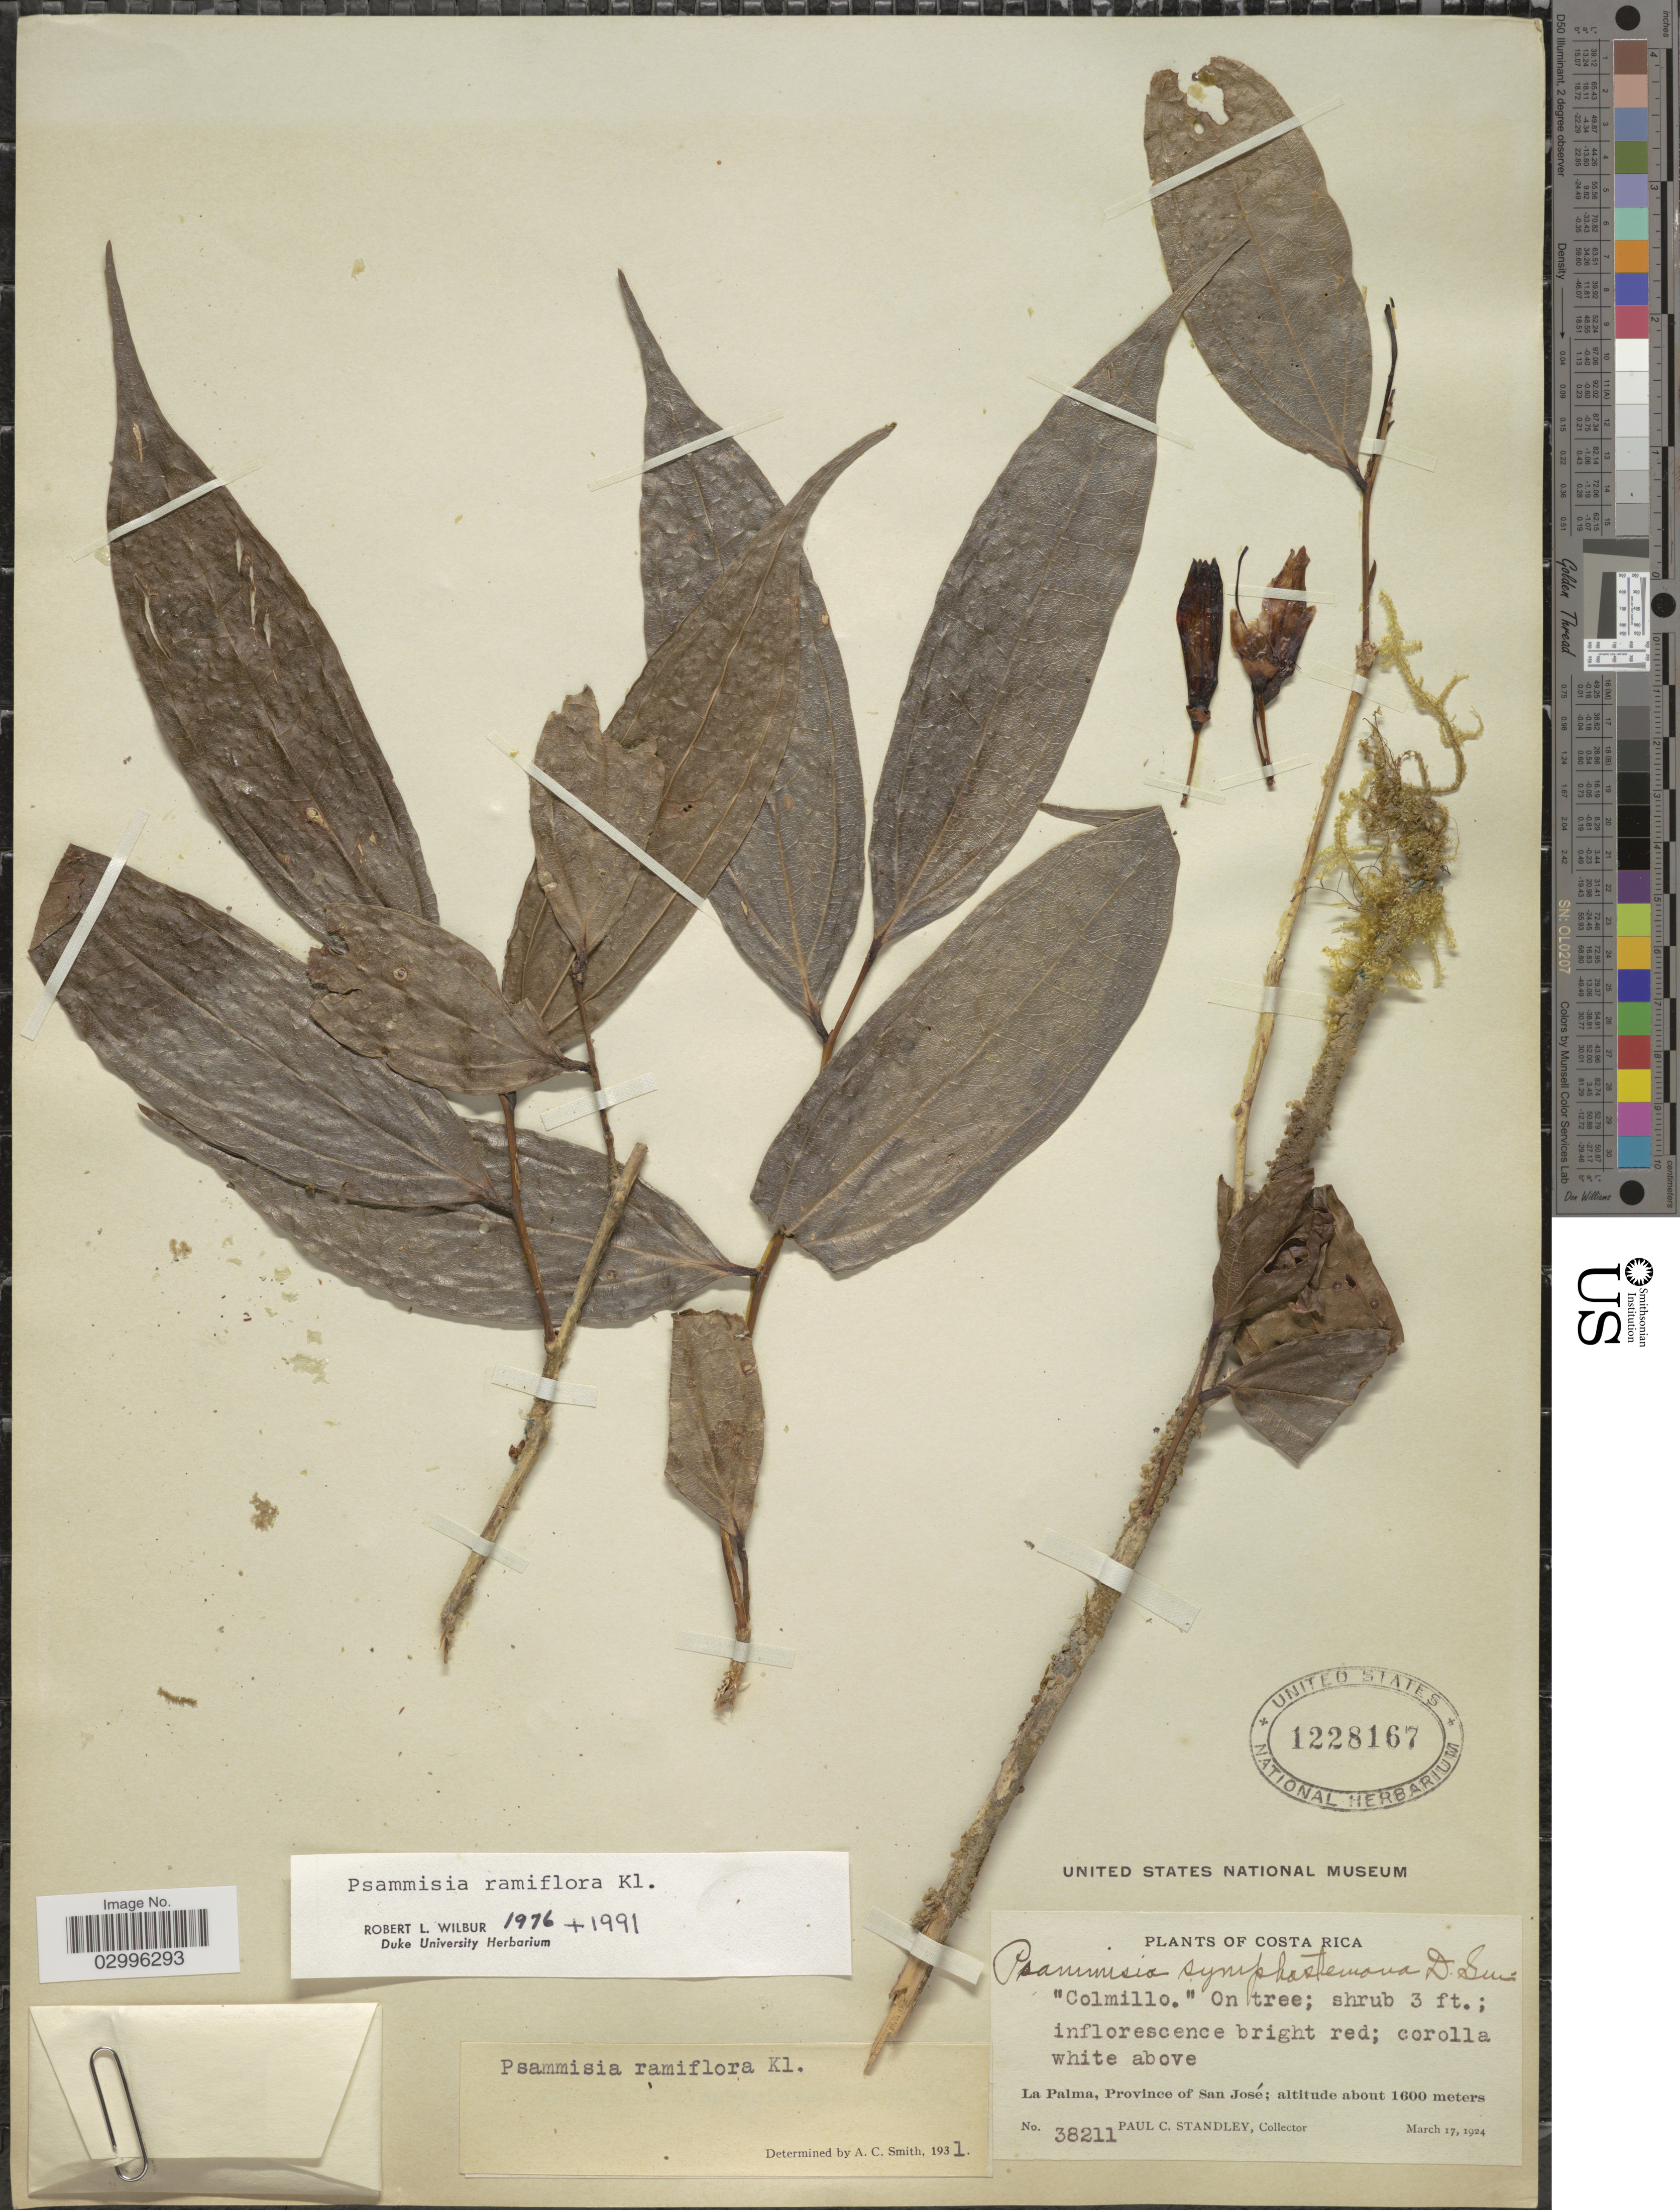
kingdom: Plantae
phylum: Tracheophyta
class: Magnoliopsida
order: Ericales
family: Ericaceae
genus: Psammisia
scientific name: Psammisia ramiflora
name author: Klotzsch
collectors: P. C. Standley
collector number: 38211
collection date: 1924-03-17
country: Costa Rica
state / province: San José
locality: La Palma.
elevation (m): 1600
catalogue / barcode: US 1228167